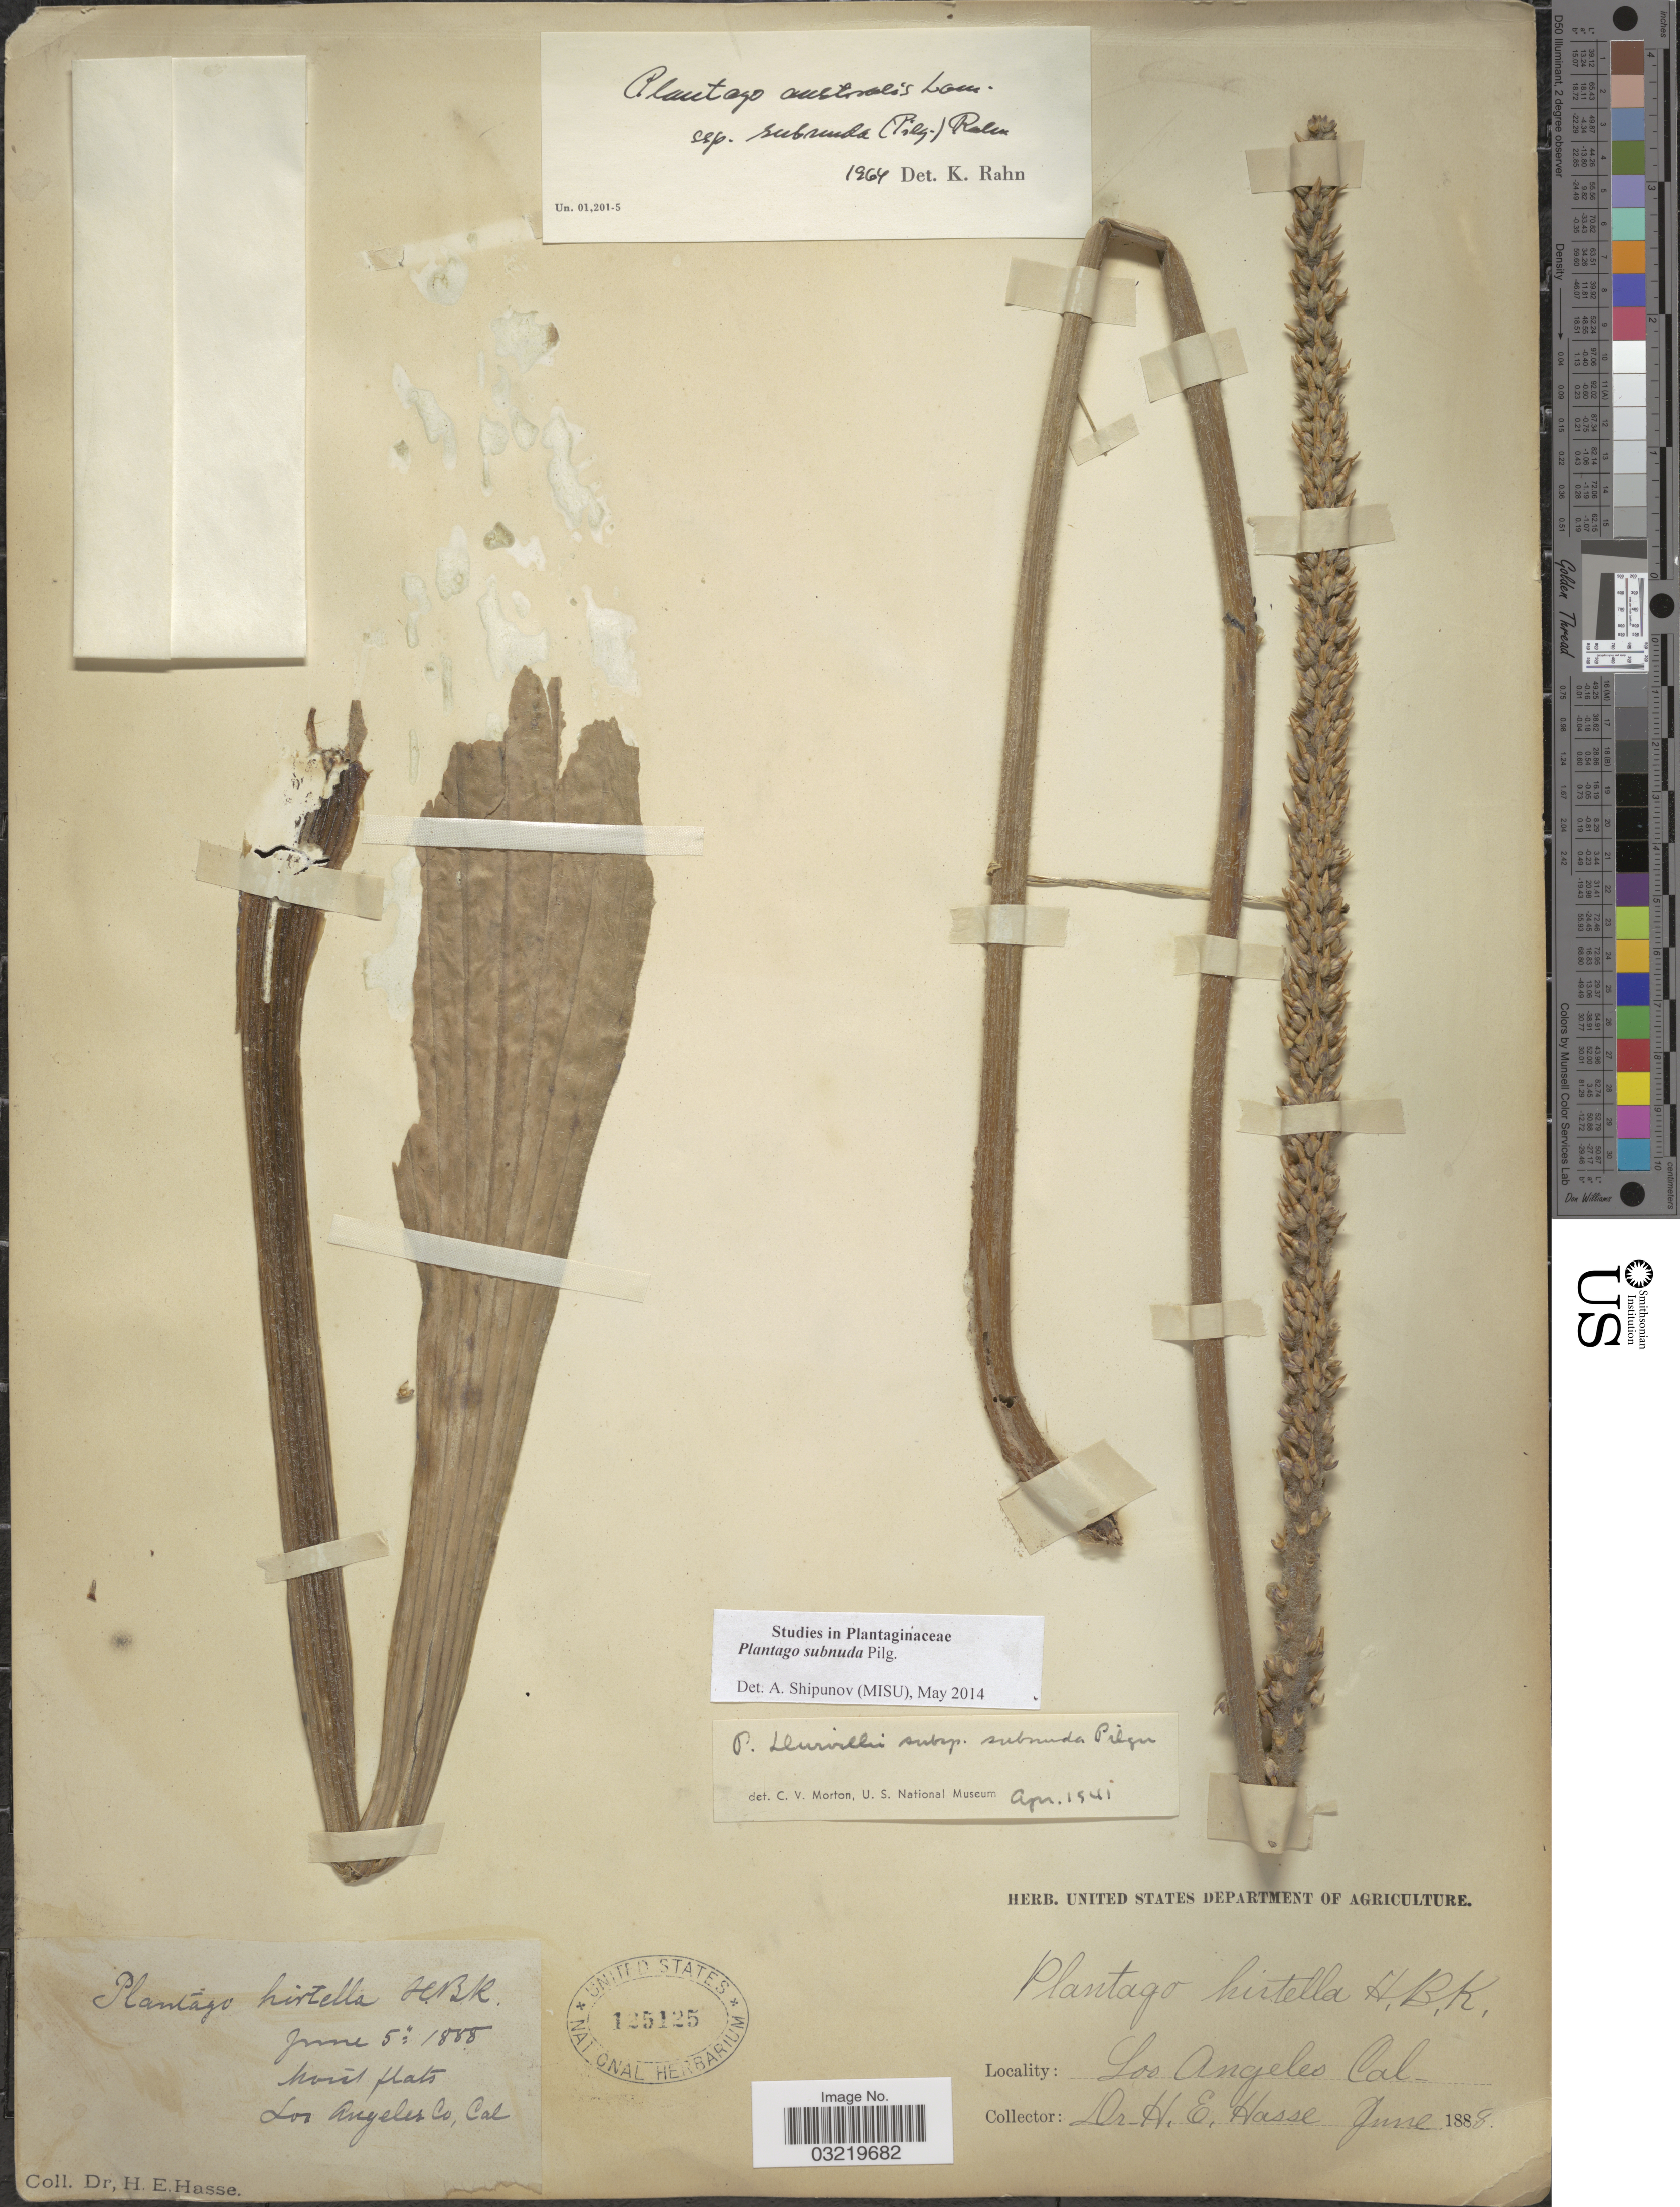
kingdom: Plantae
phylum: Tracheophyta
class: Magnoliopsida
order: Lamiales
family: Plantaginaceae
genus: Plantago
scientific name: Plantago subnuda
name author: Pilg.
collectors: H. E. Hasse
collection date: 1888-06-05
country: United States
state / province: California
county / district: Los Angeles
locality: Los Angeles Co.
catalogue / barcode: US 125125